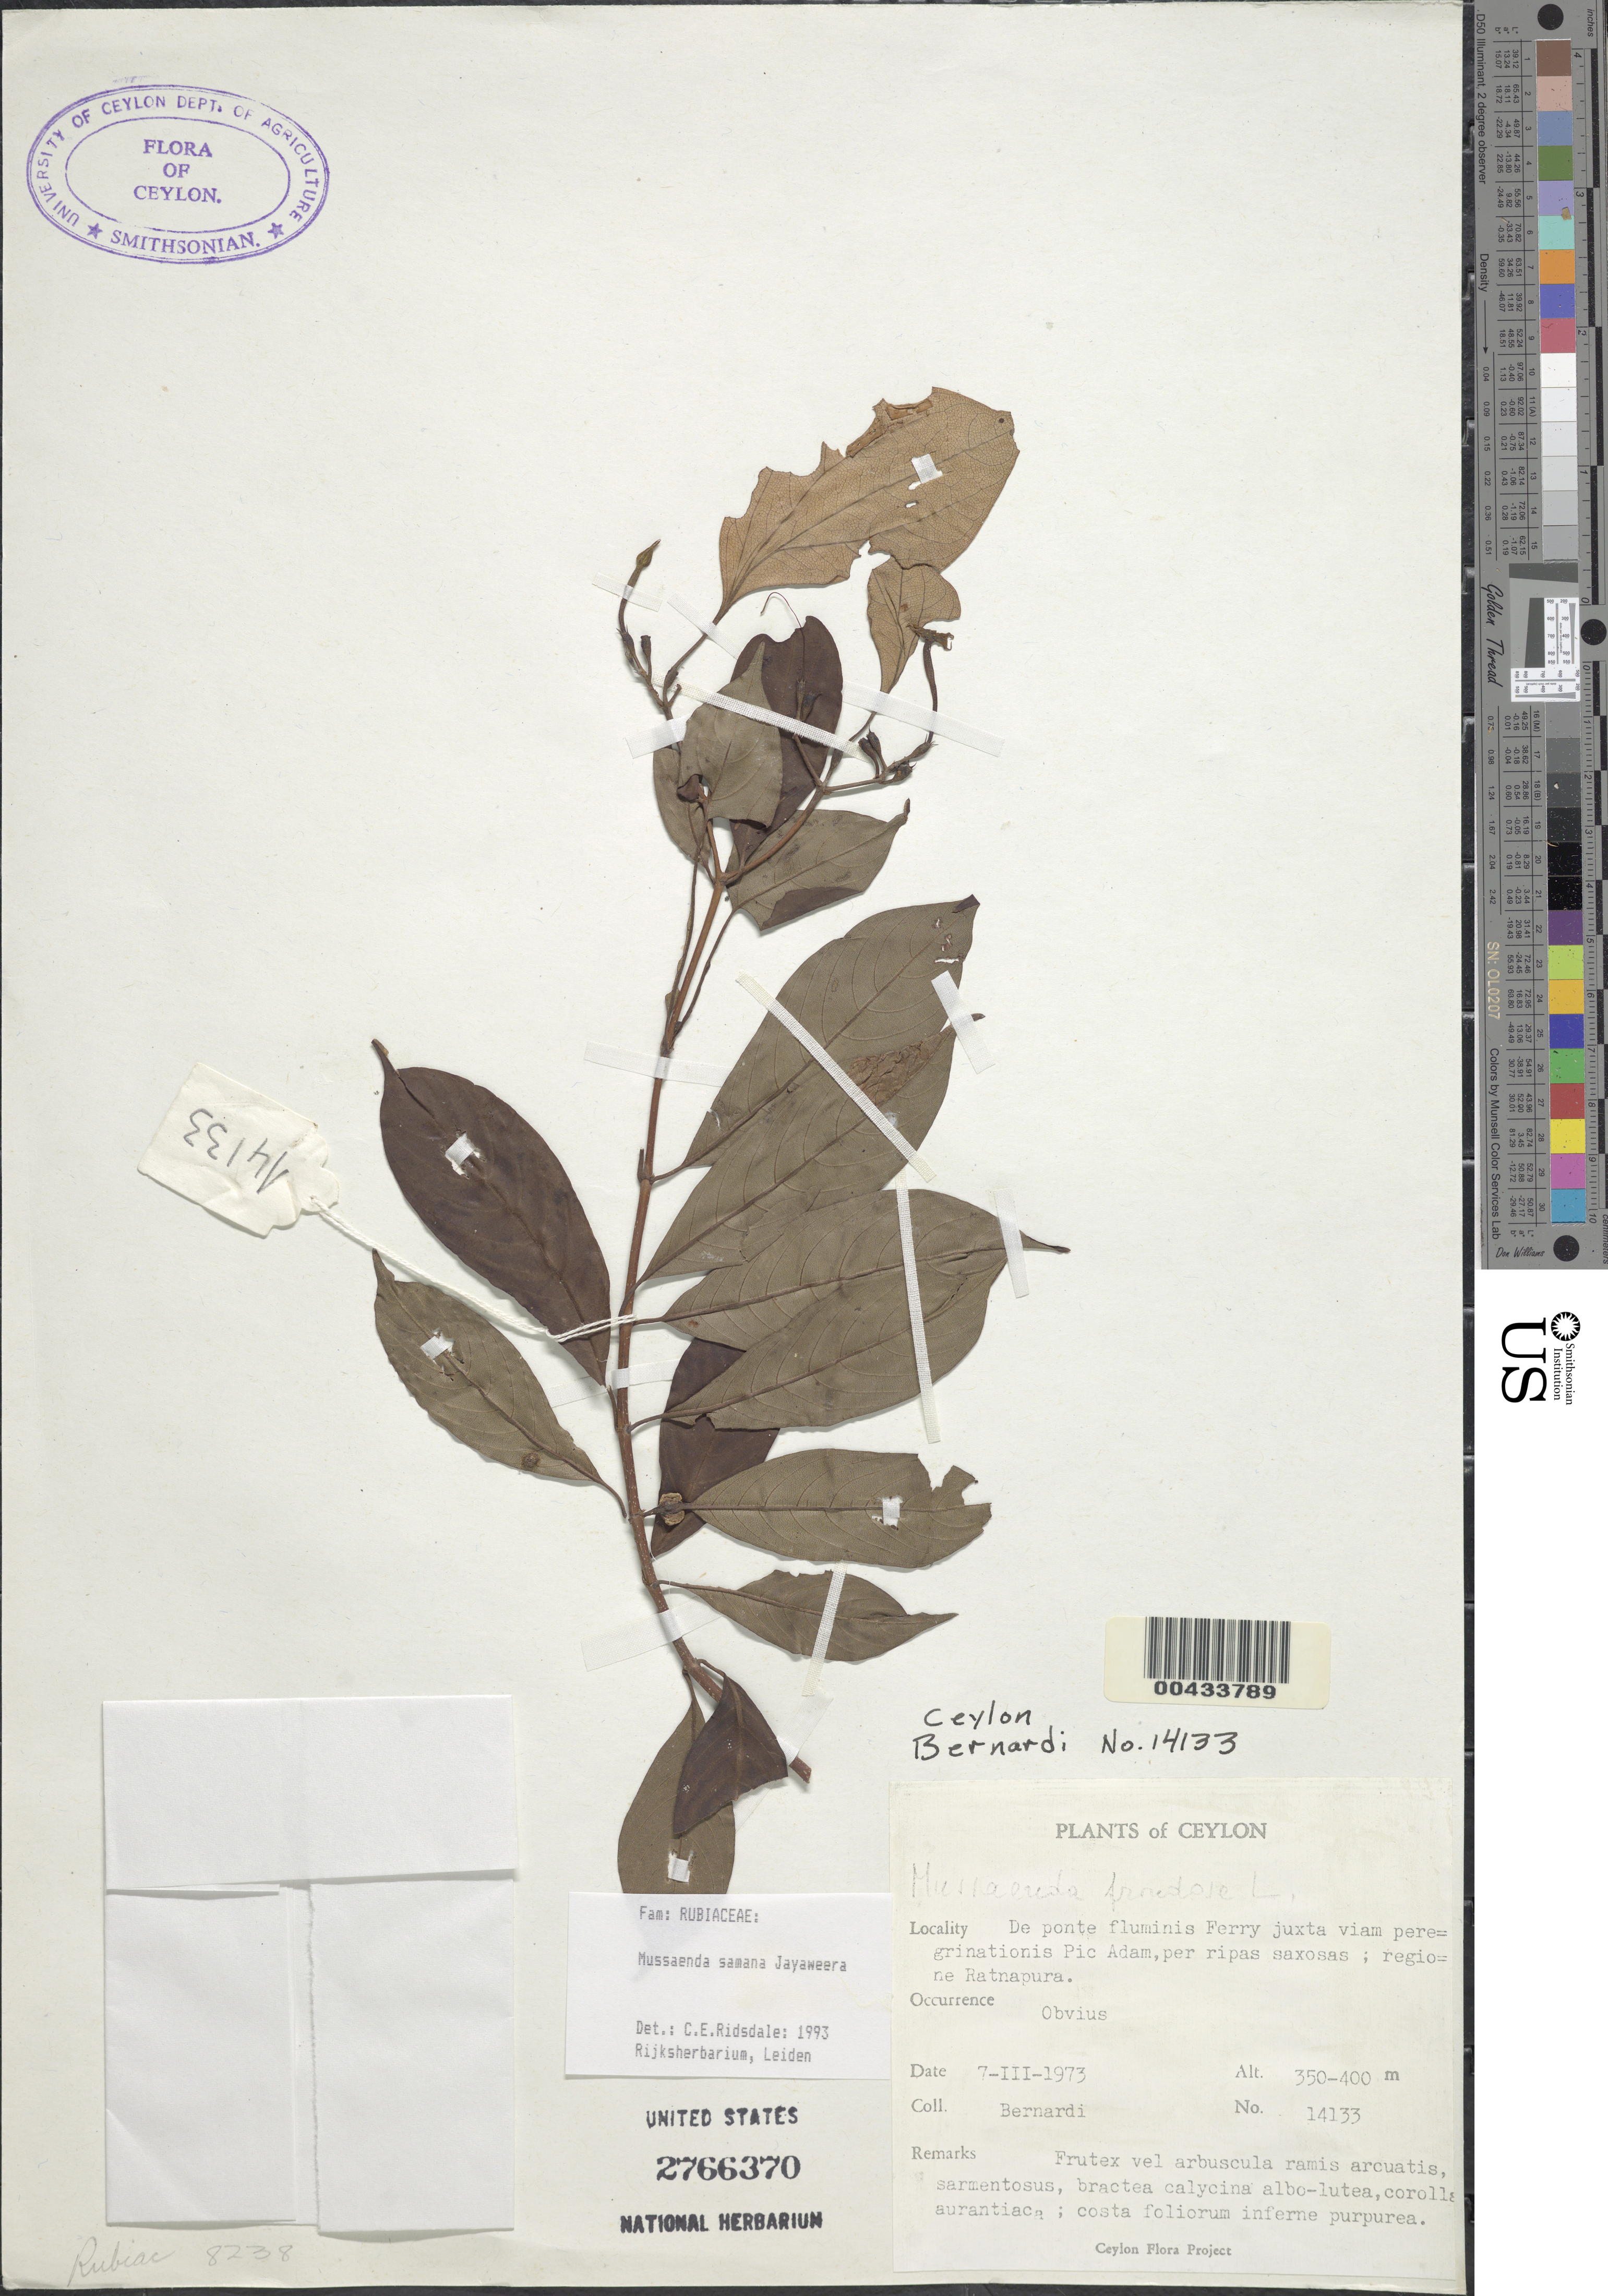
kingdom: Plantae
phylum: Tracheophyta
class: Magnoliopsida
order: Gentianales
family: Rubiaceae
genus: Mussaenda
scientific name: Mussaenda samana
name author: Jayaweera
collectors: W. Bernardi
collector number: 14133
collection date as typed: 07 Mar 1973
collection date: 1973-03-07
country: Sri Lanka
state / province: Sabaragamuwa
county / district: Ratnapura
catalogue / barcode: US 2766370